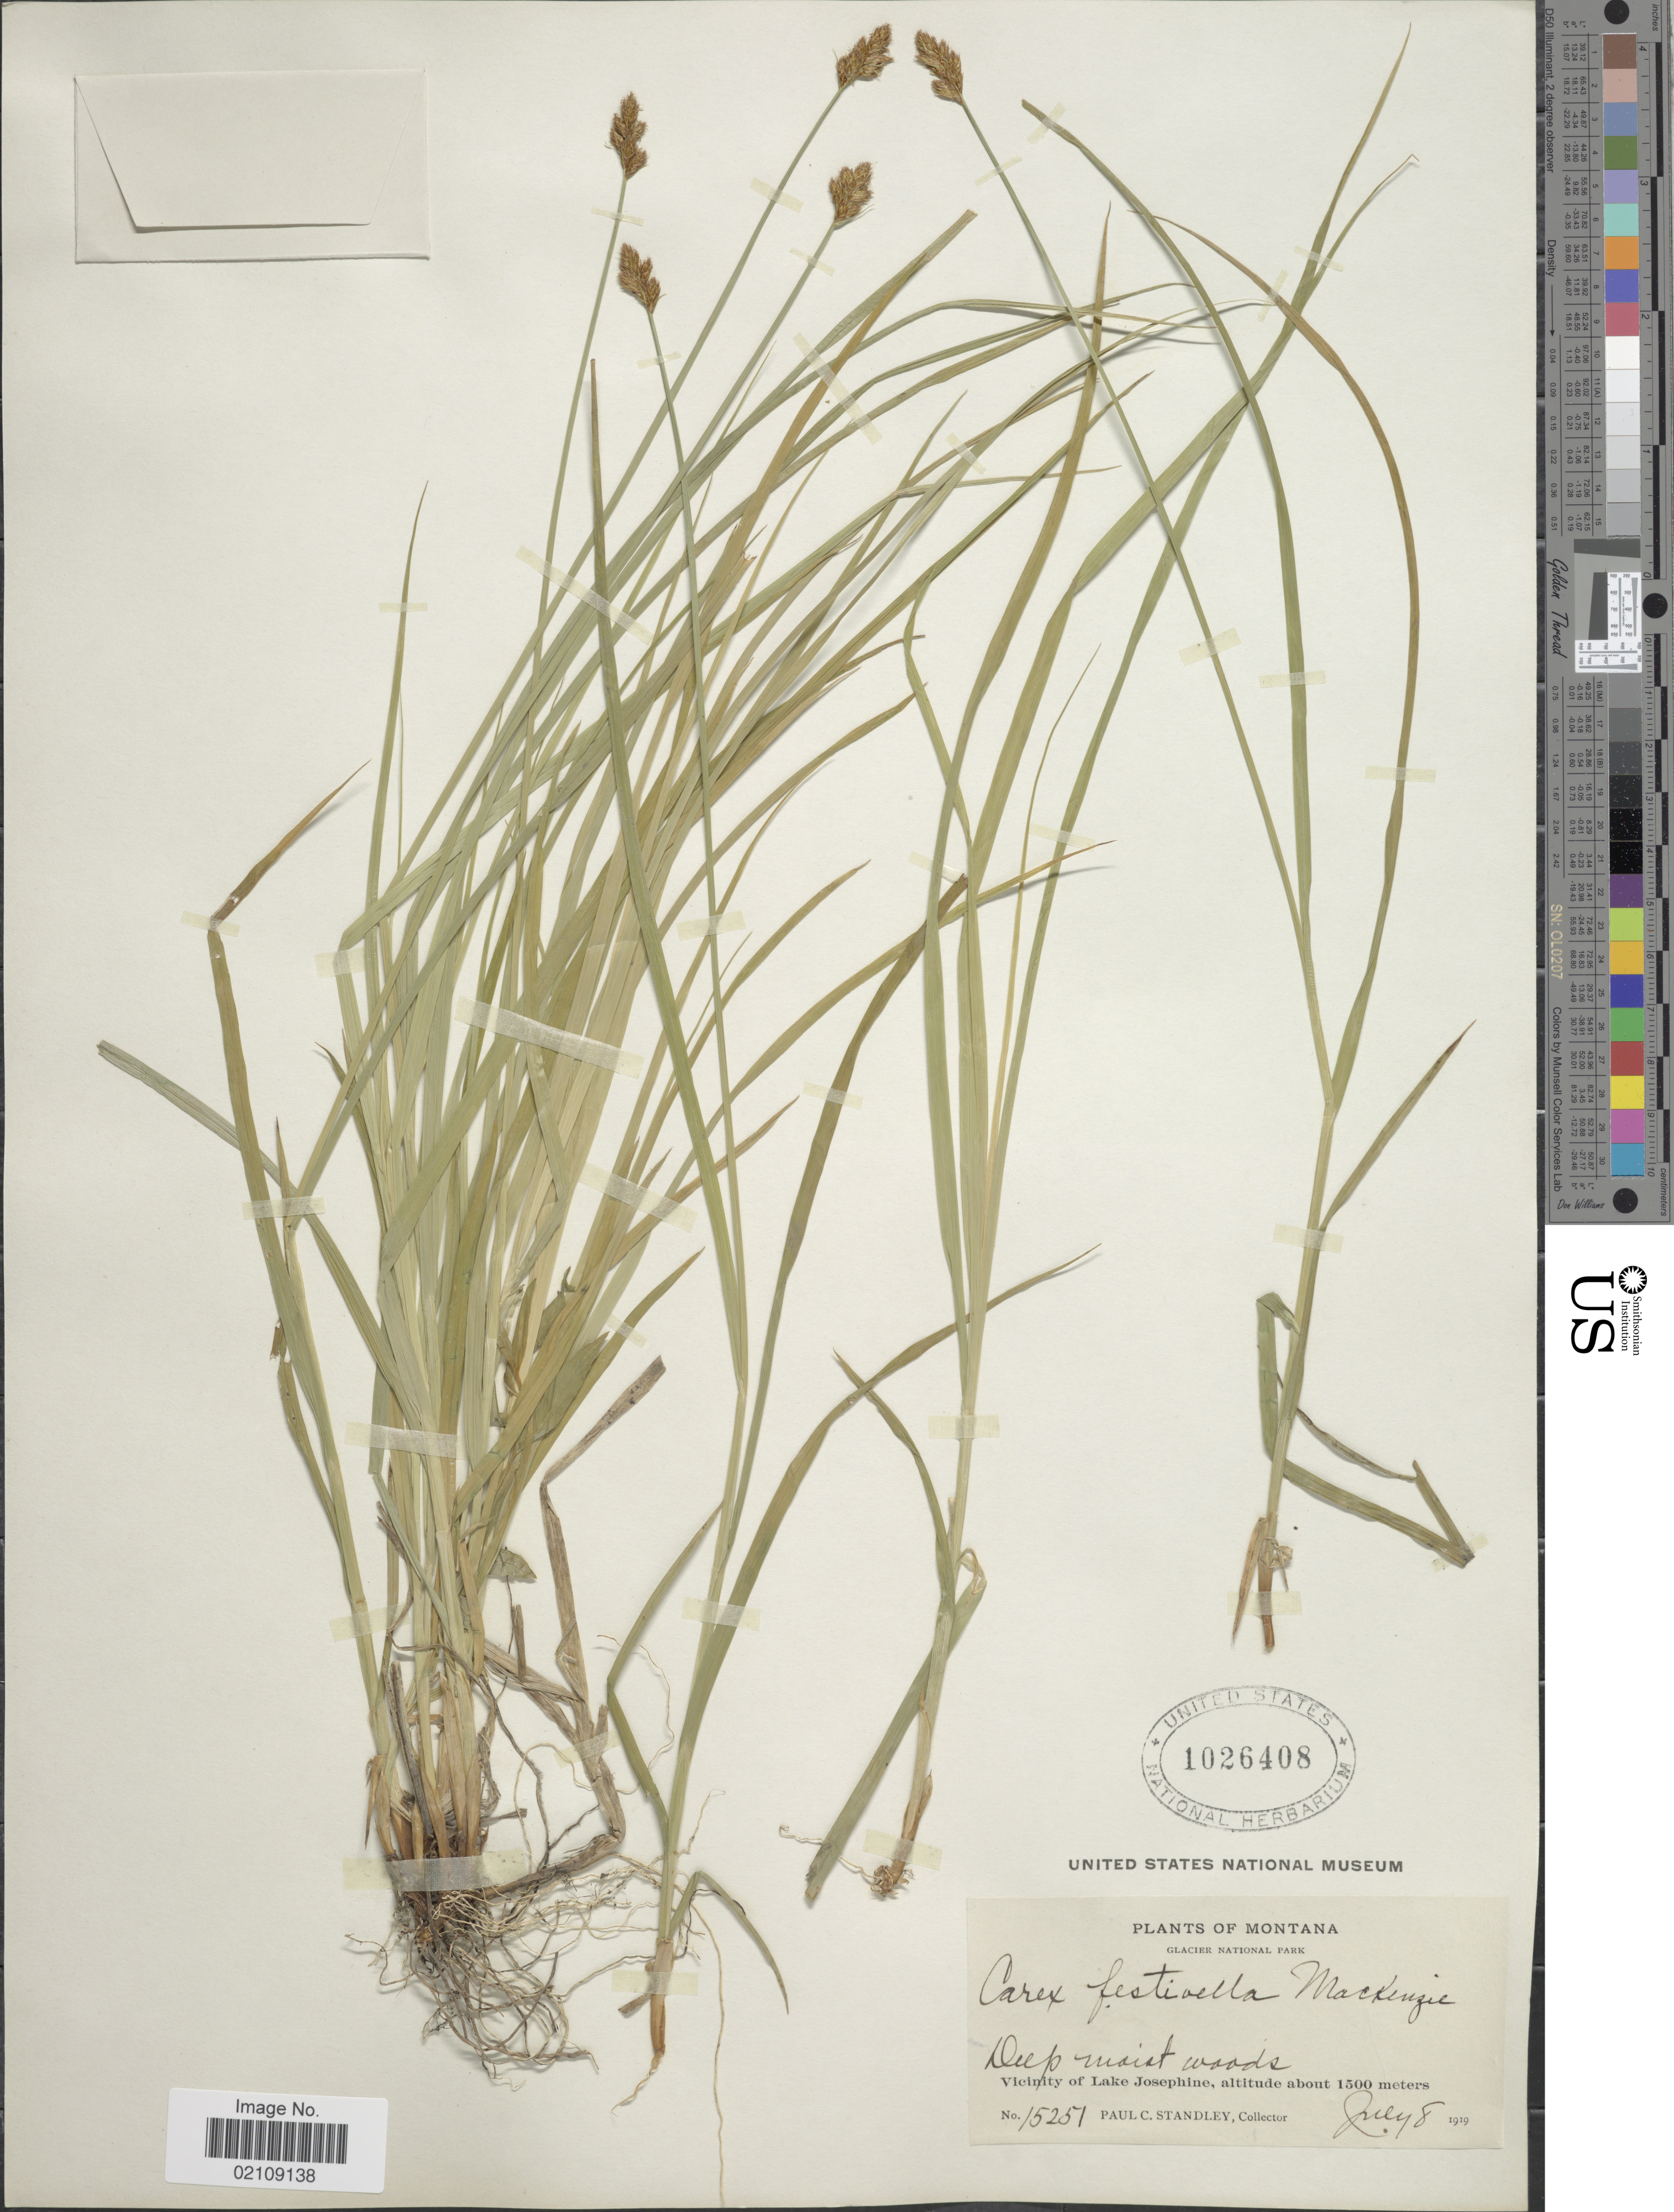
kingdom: Plantae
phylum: Tracheophyta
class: Liliopsida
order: Poales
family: Cyperaceae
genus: Carex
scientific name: Carex microptera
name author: Mack.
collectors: P. C. Standley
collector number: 15251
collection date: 1919-07-08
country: United States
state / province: Montana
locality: Glacier National Park. Vicinity of Lake Josephine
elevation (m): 1500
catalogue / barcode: US 1026408